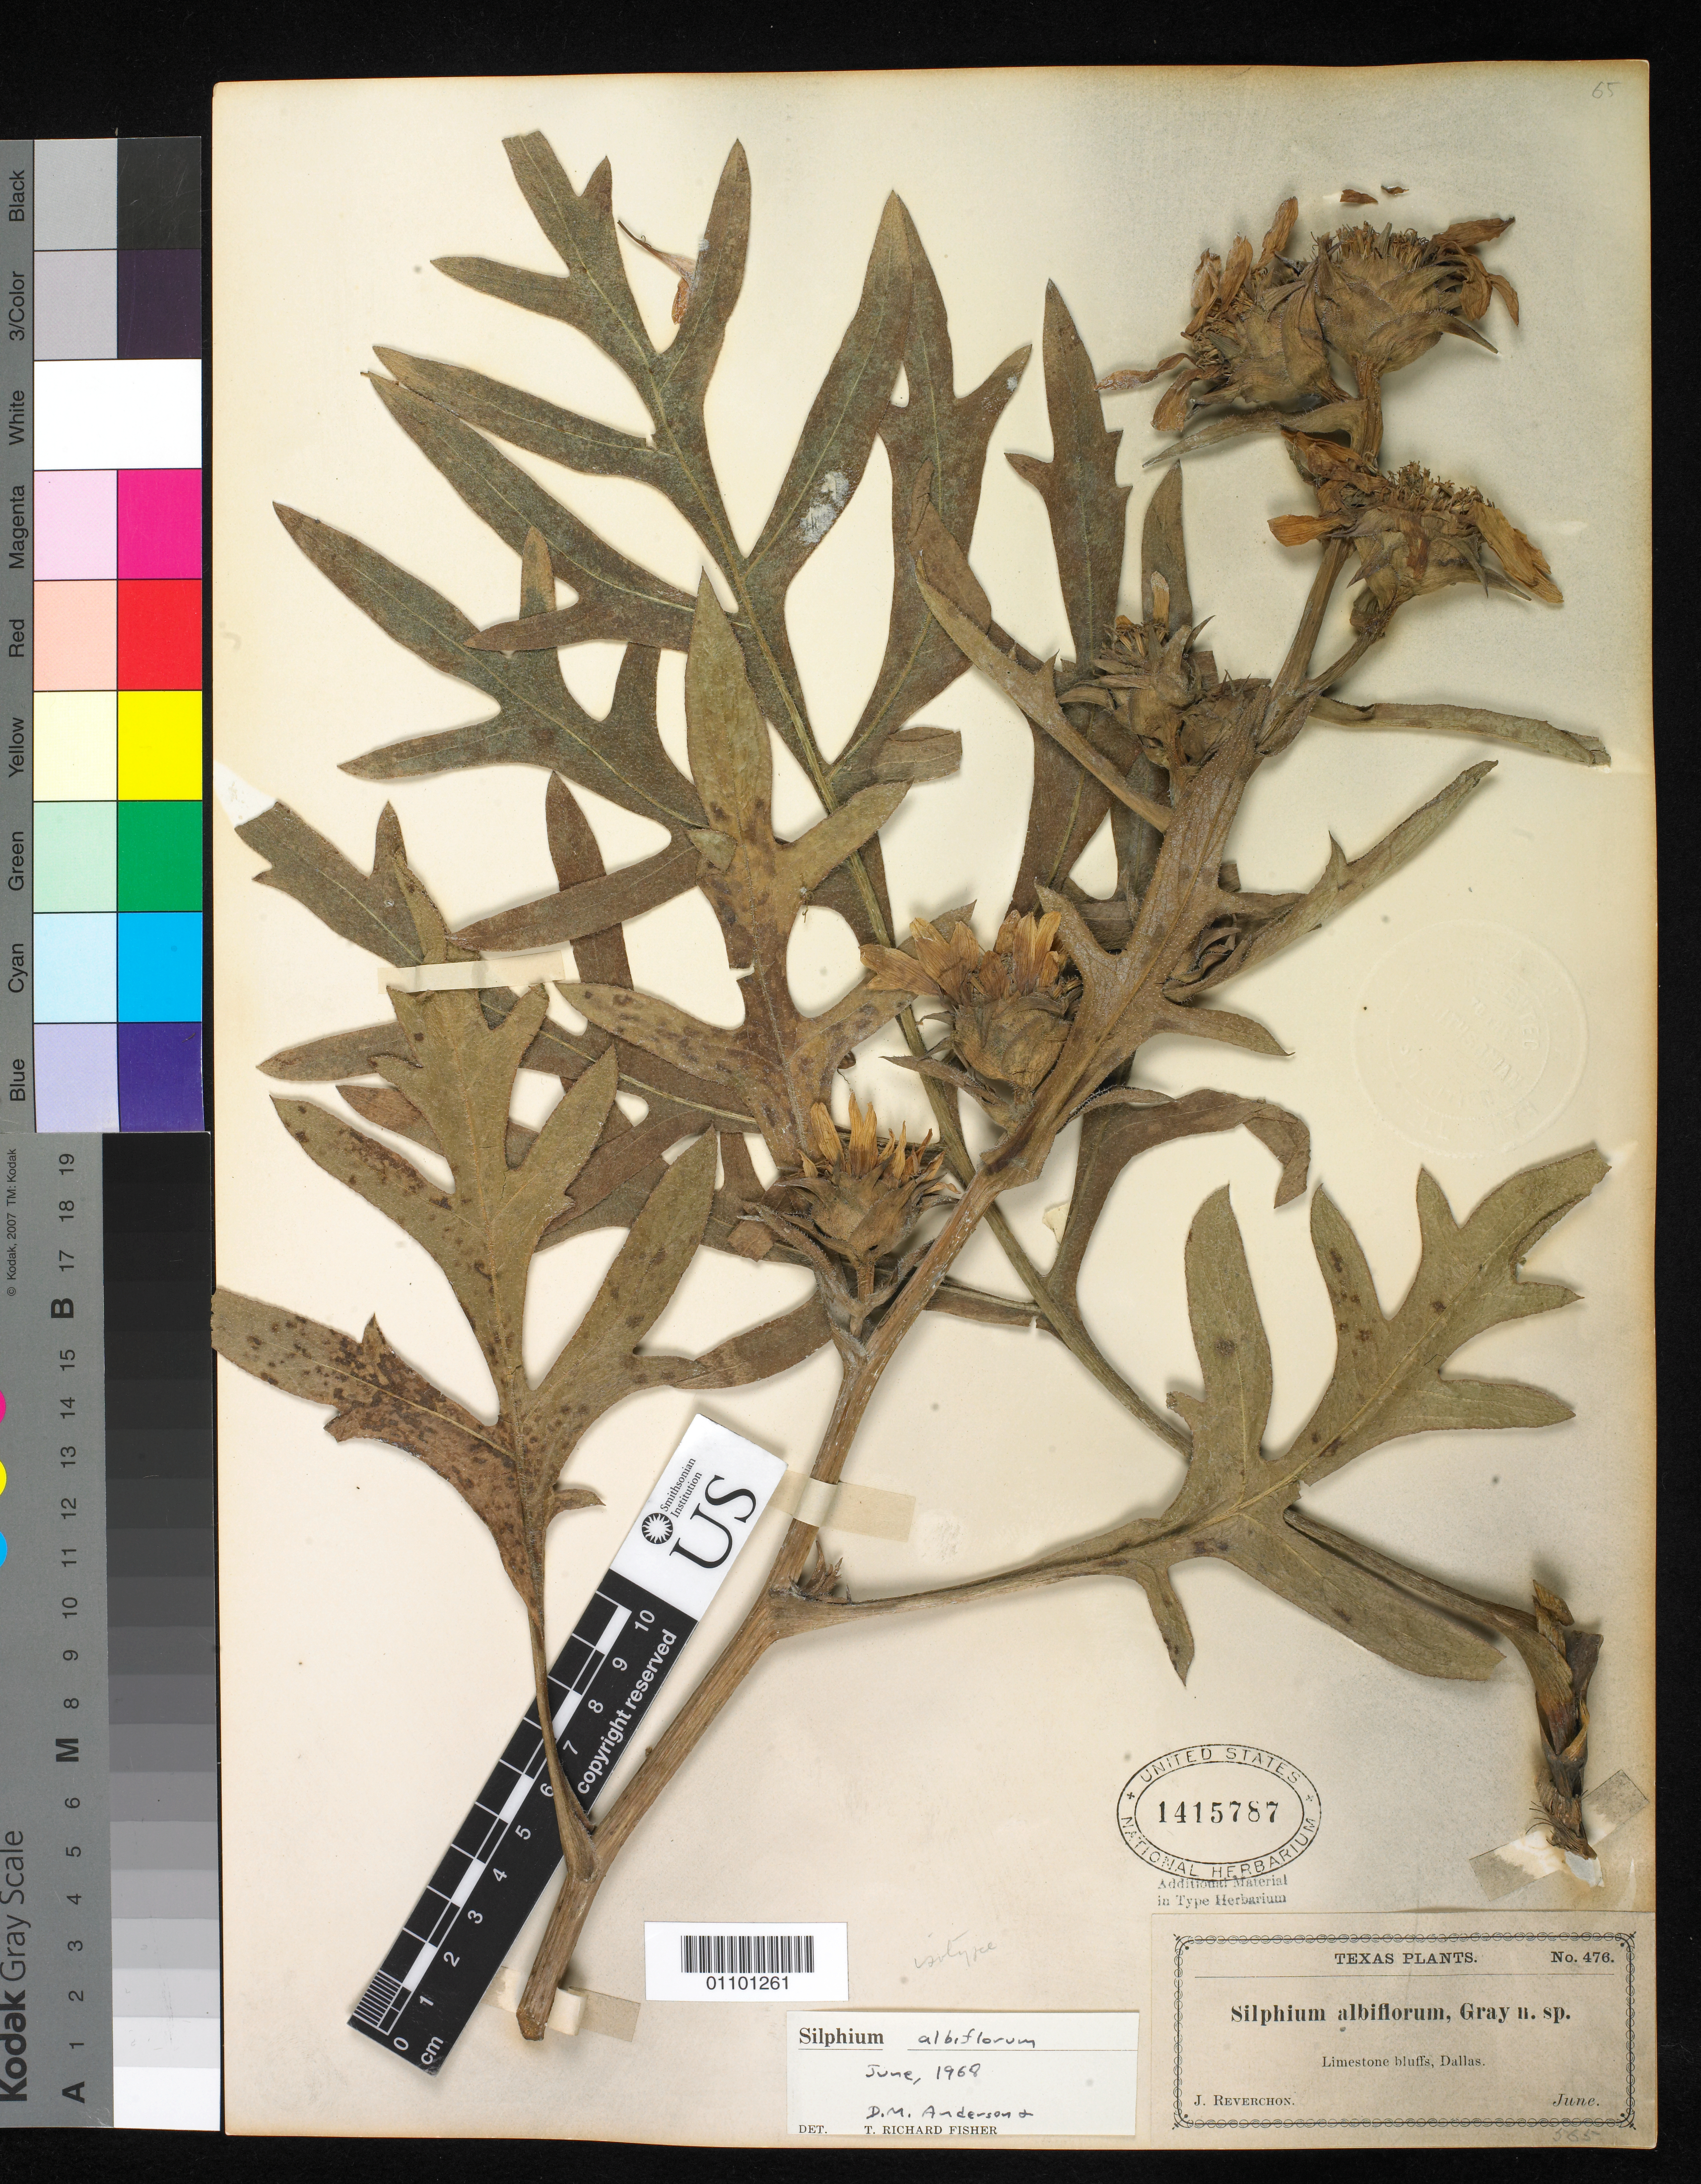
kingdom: Plantae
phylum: Tracheophyta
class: Magnoliopsida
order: Asterales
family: Asteraceae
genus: Silphium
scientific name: Silphium albiflorum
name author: A. Gray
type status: Type Collection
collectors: J. Reverchon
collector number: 476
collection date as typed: Jun 188-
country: United States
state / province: Texas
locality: Limestone bluffs.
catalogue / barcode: US 1415787